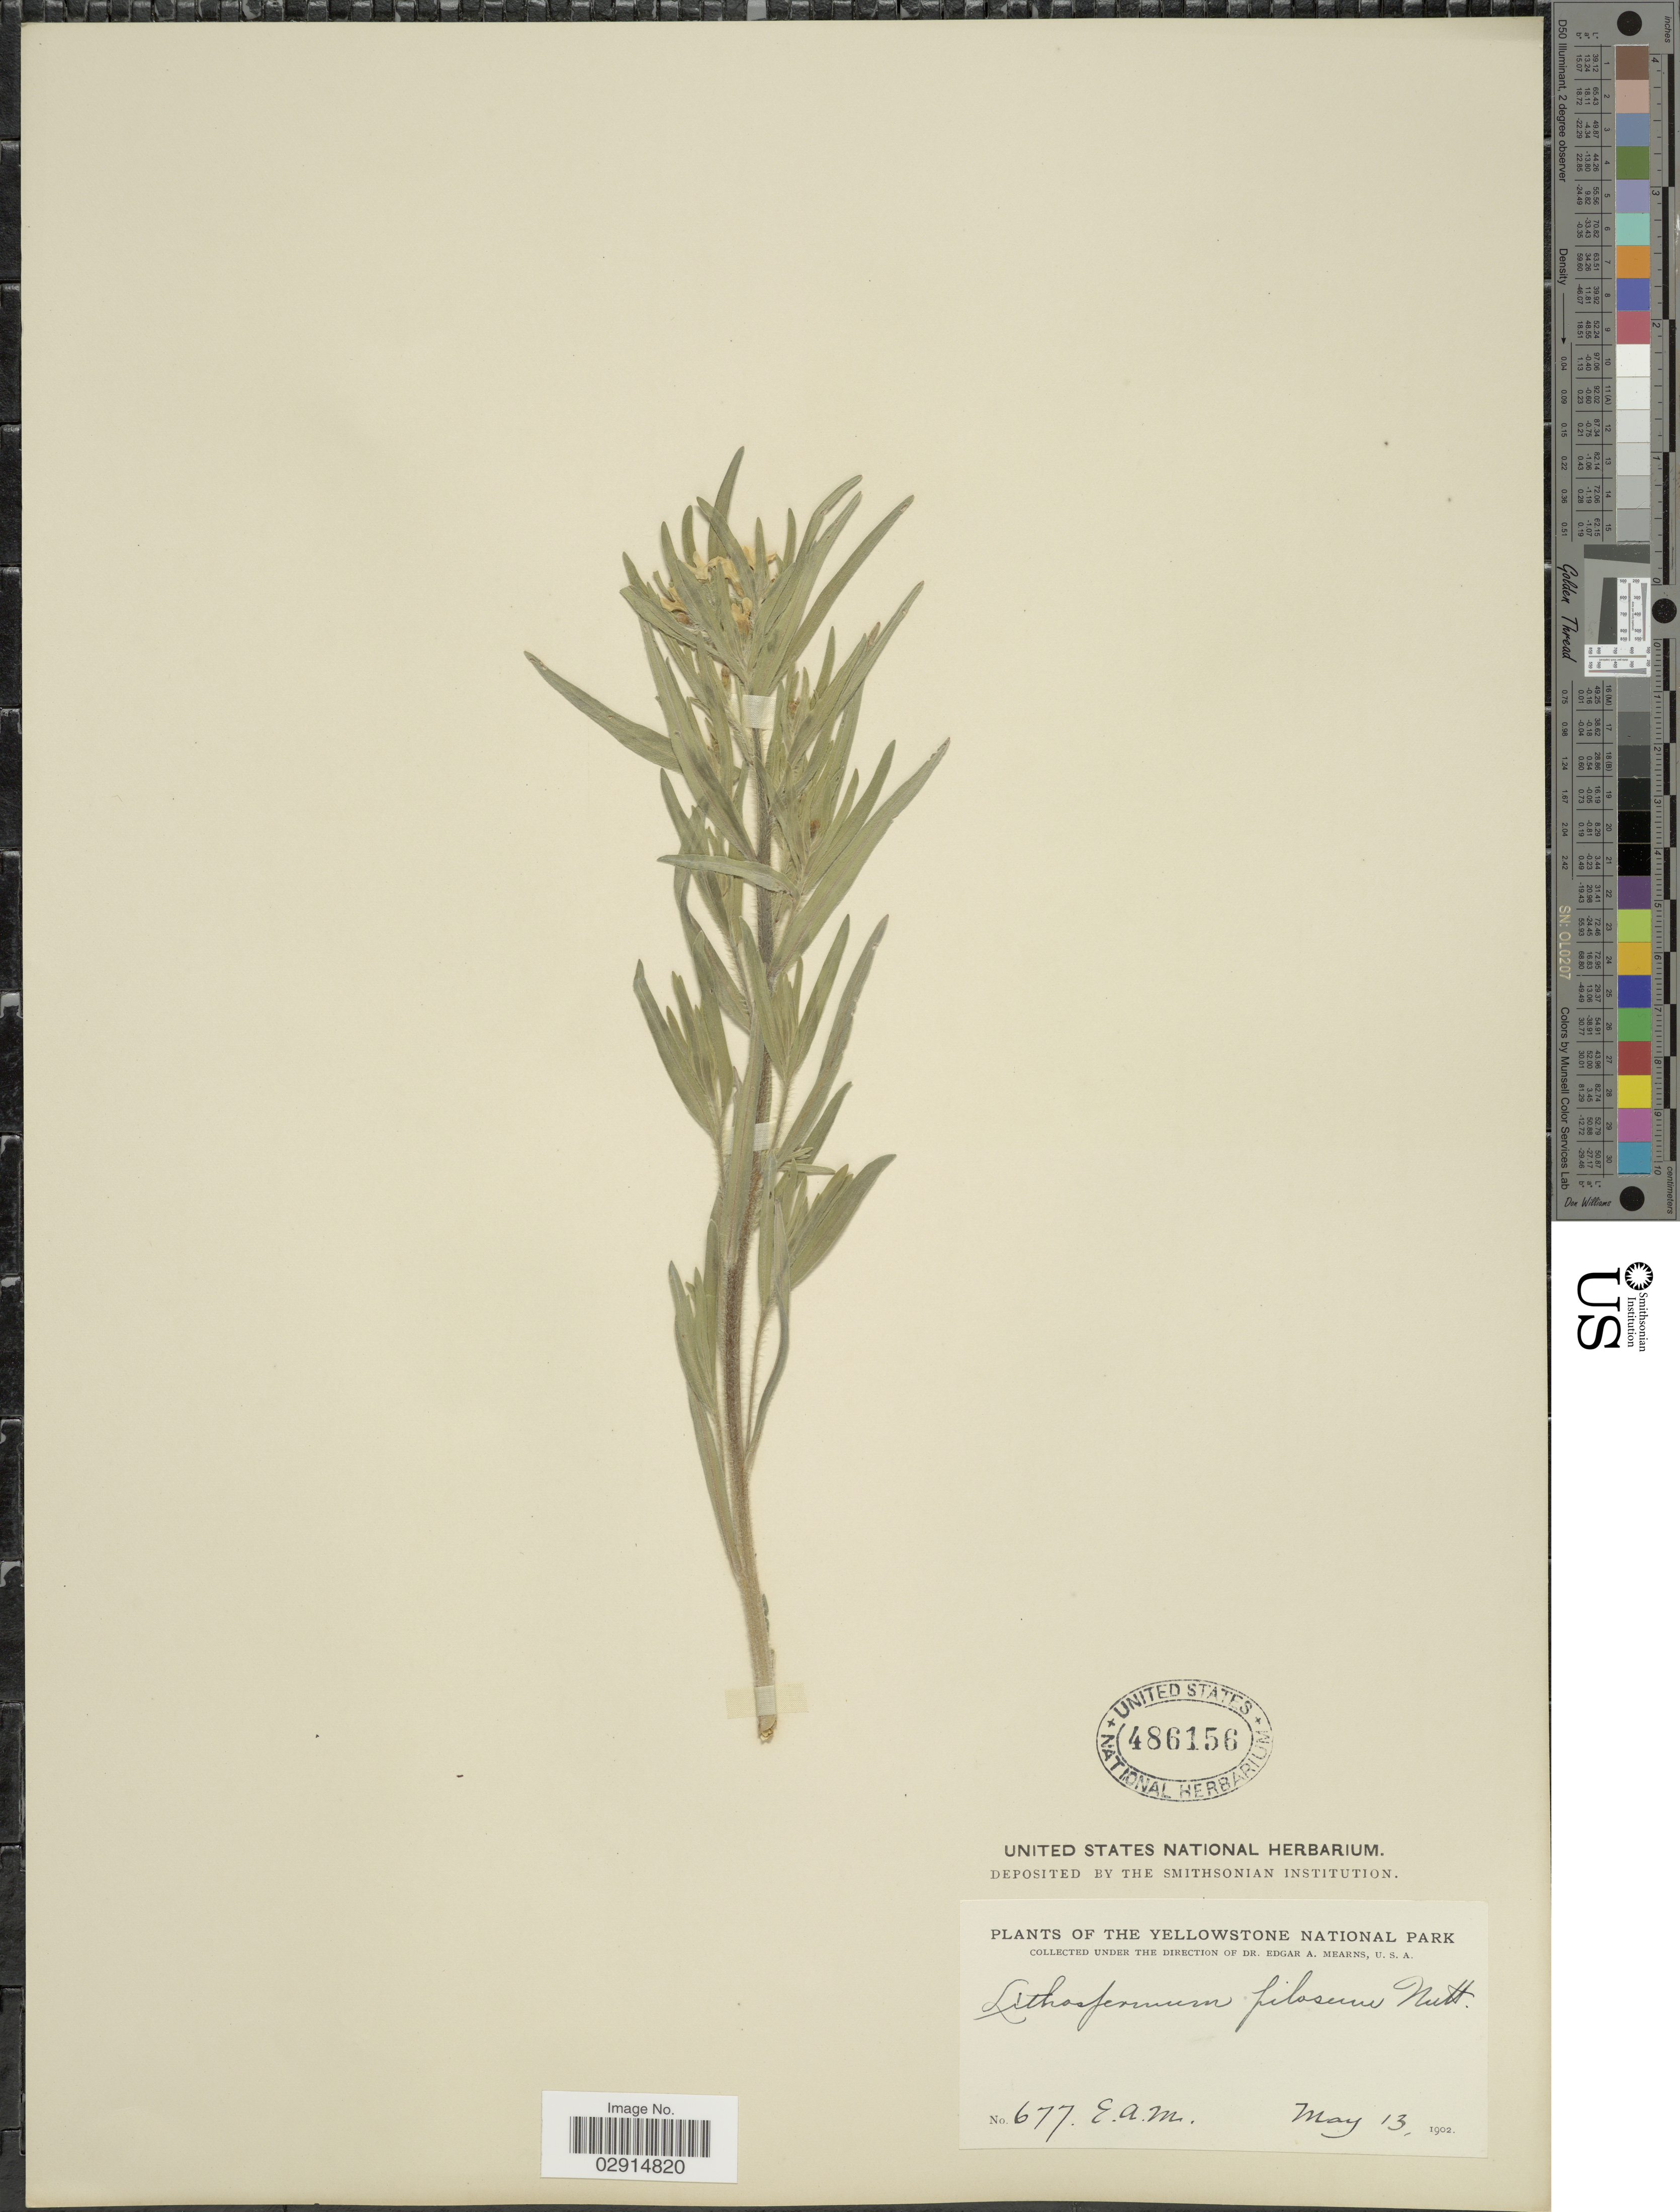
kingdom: Plantae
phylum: Tracheophyta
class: Magnoliopsida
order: Boraginales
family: Boraginaceae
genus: Lithospermum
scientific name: Lithospermum ruderale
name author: Douglas ex Lehm.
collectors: E. A. Mearns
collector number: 677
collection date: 1902-05-13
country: United States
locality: Yellowstone National Park.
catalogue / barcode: US 486156